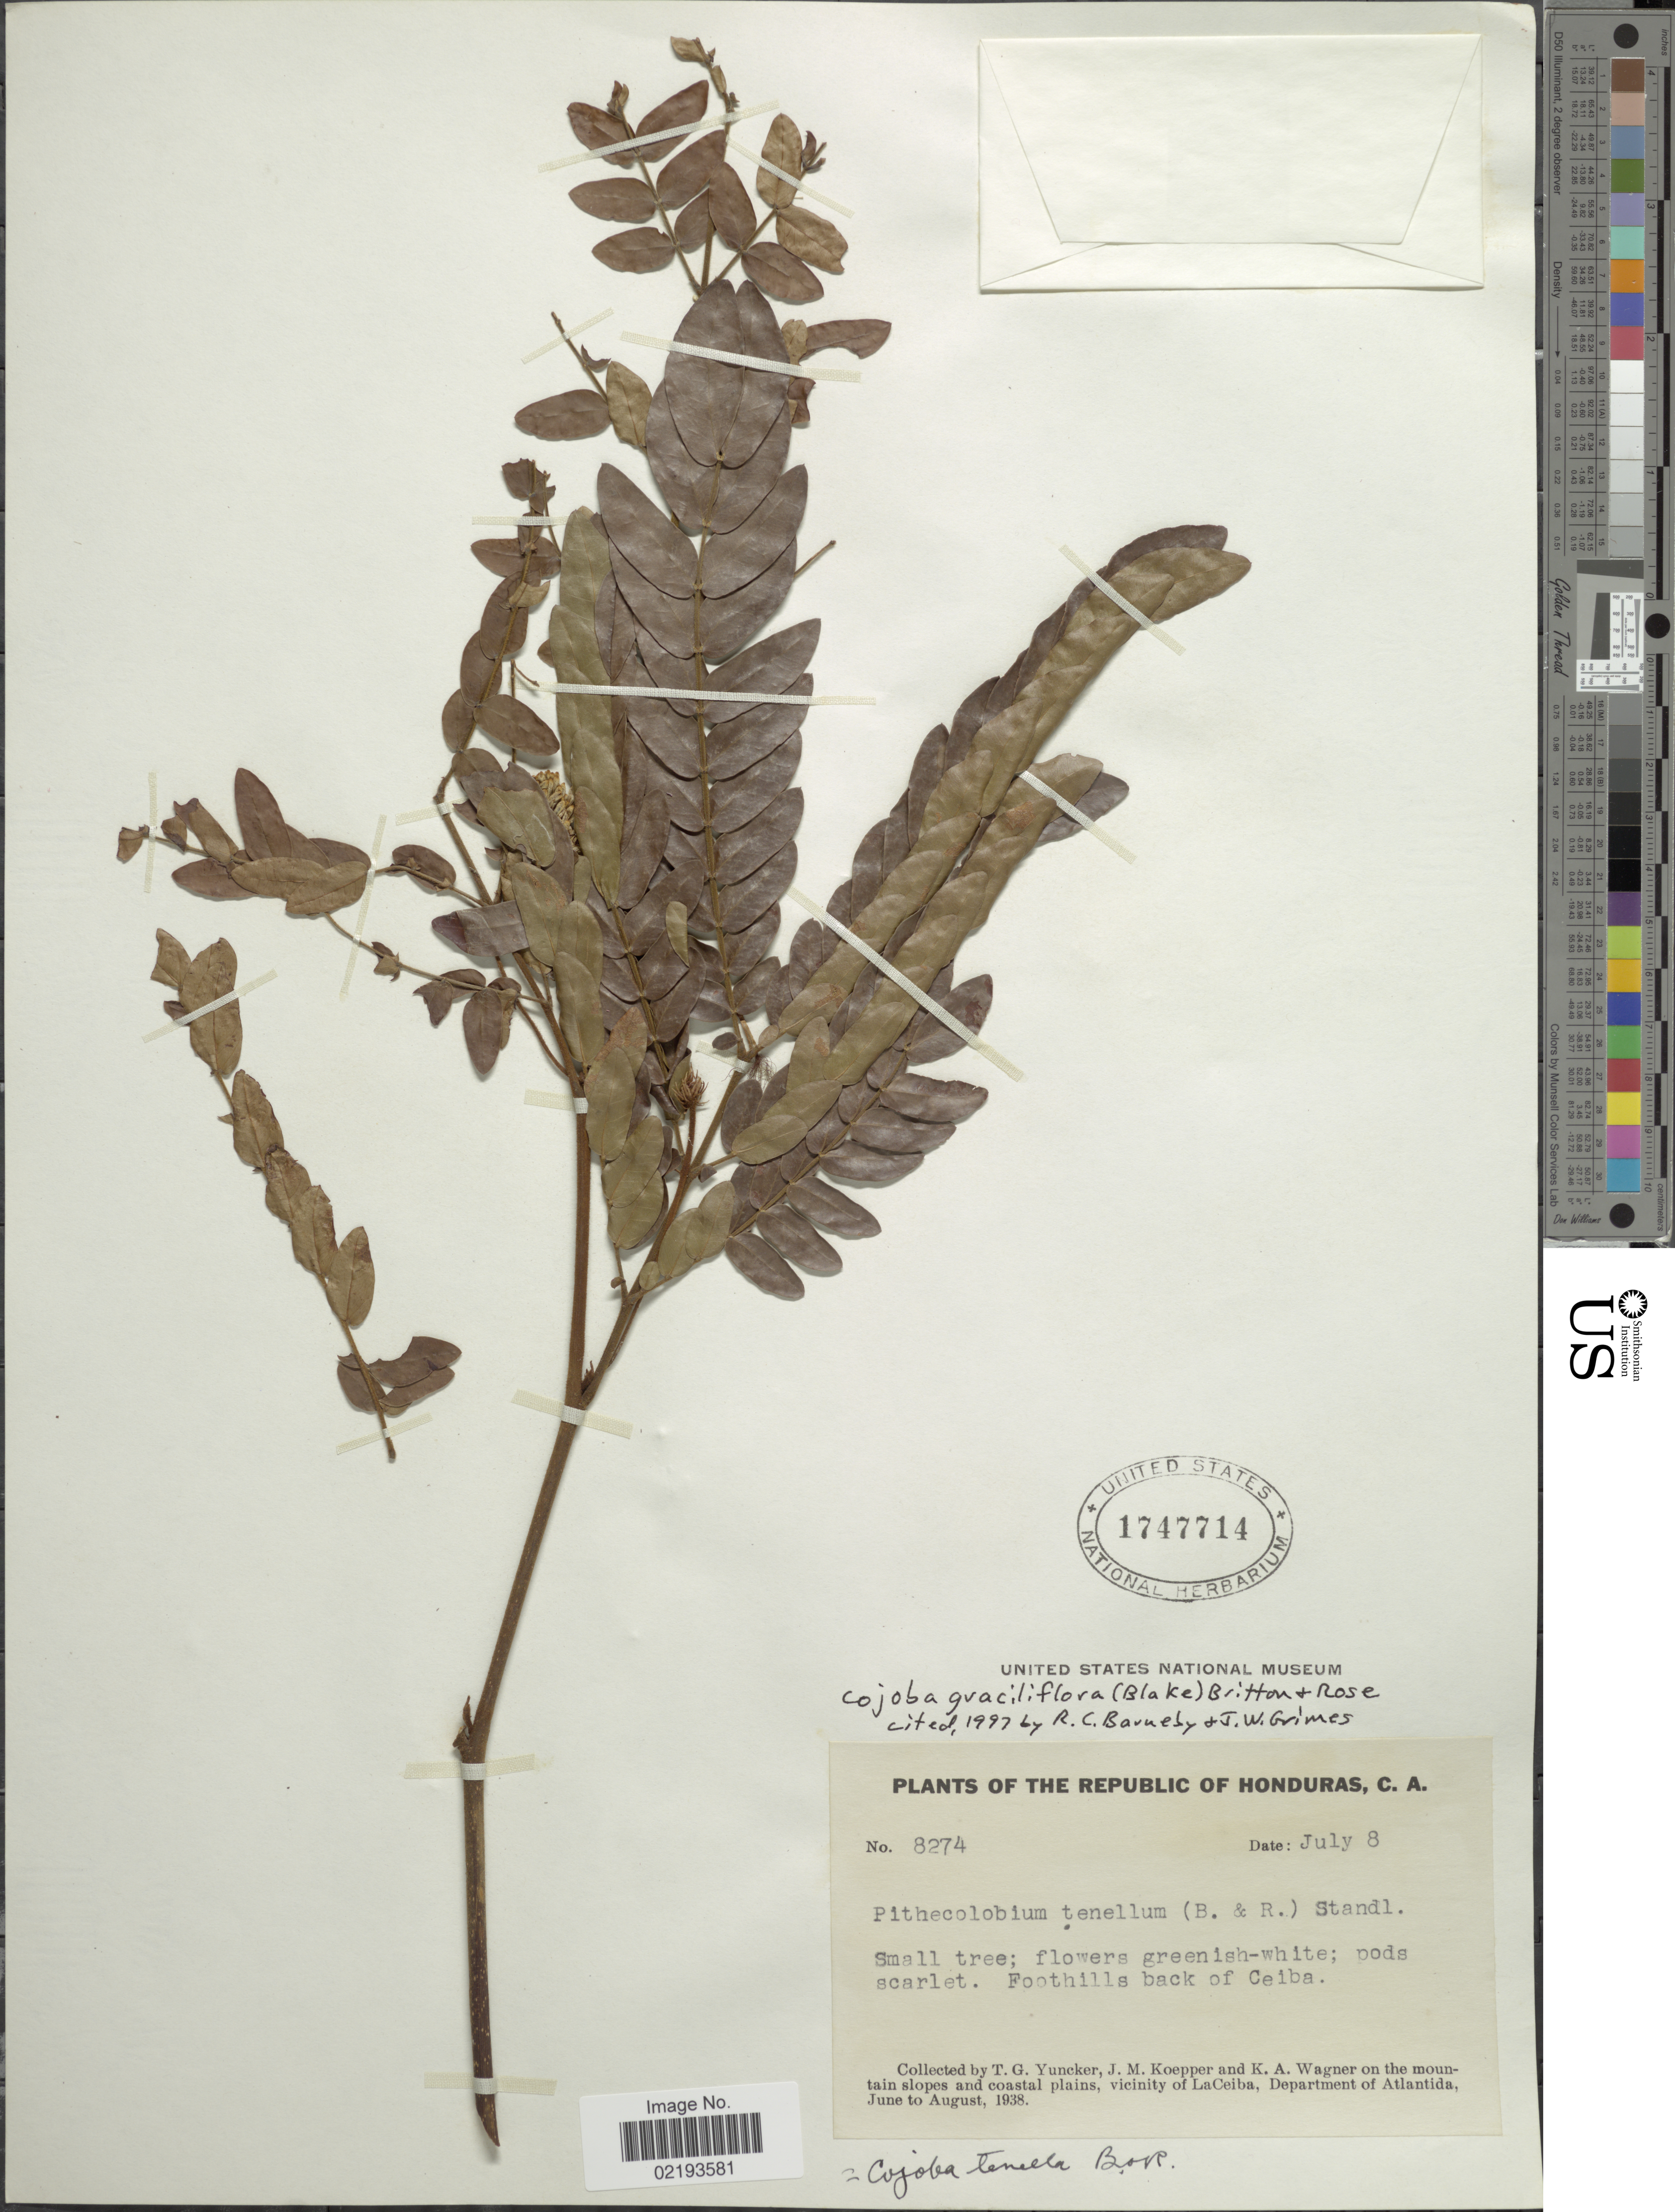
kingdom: Plantae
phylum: Tracheophyta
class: Magnoliopsida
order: Fabales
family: Fabaceae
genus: Cojoba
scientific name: Cojoba graciliflora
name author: (S.F. Blake) Britton & Rose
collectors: T. G. Yuncker, J. M. Koepper & K. A. Wagner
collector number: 8274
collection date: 1938-07-08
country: Honduras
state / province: Atlántida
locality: The Repubic of Honduras, C.A.. . Foothills back of Ceiba, on the mountain slopes and coastal plains, vicinity of LaCeiba, Department of Atlantida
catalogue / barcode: US 1747714